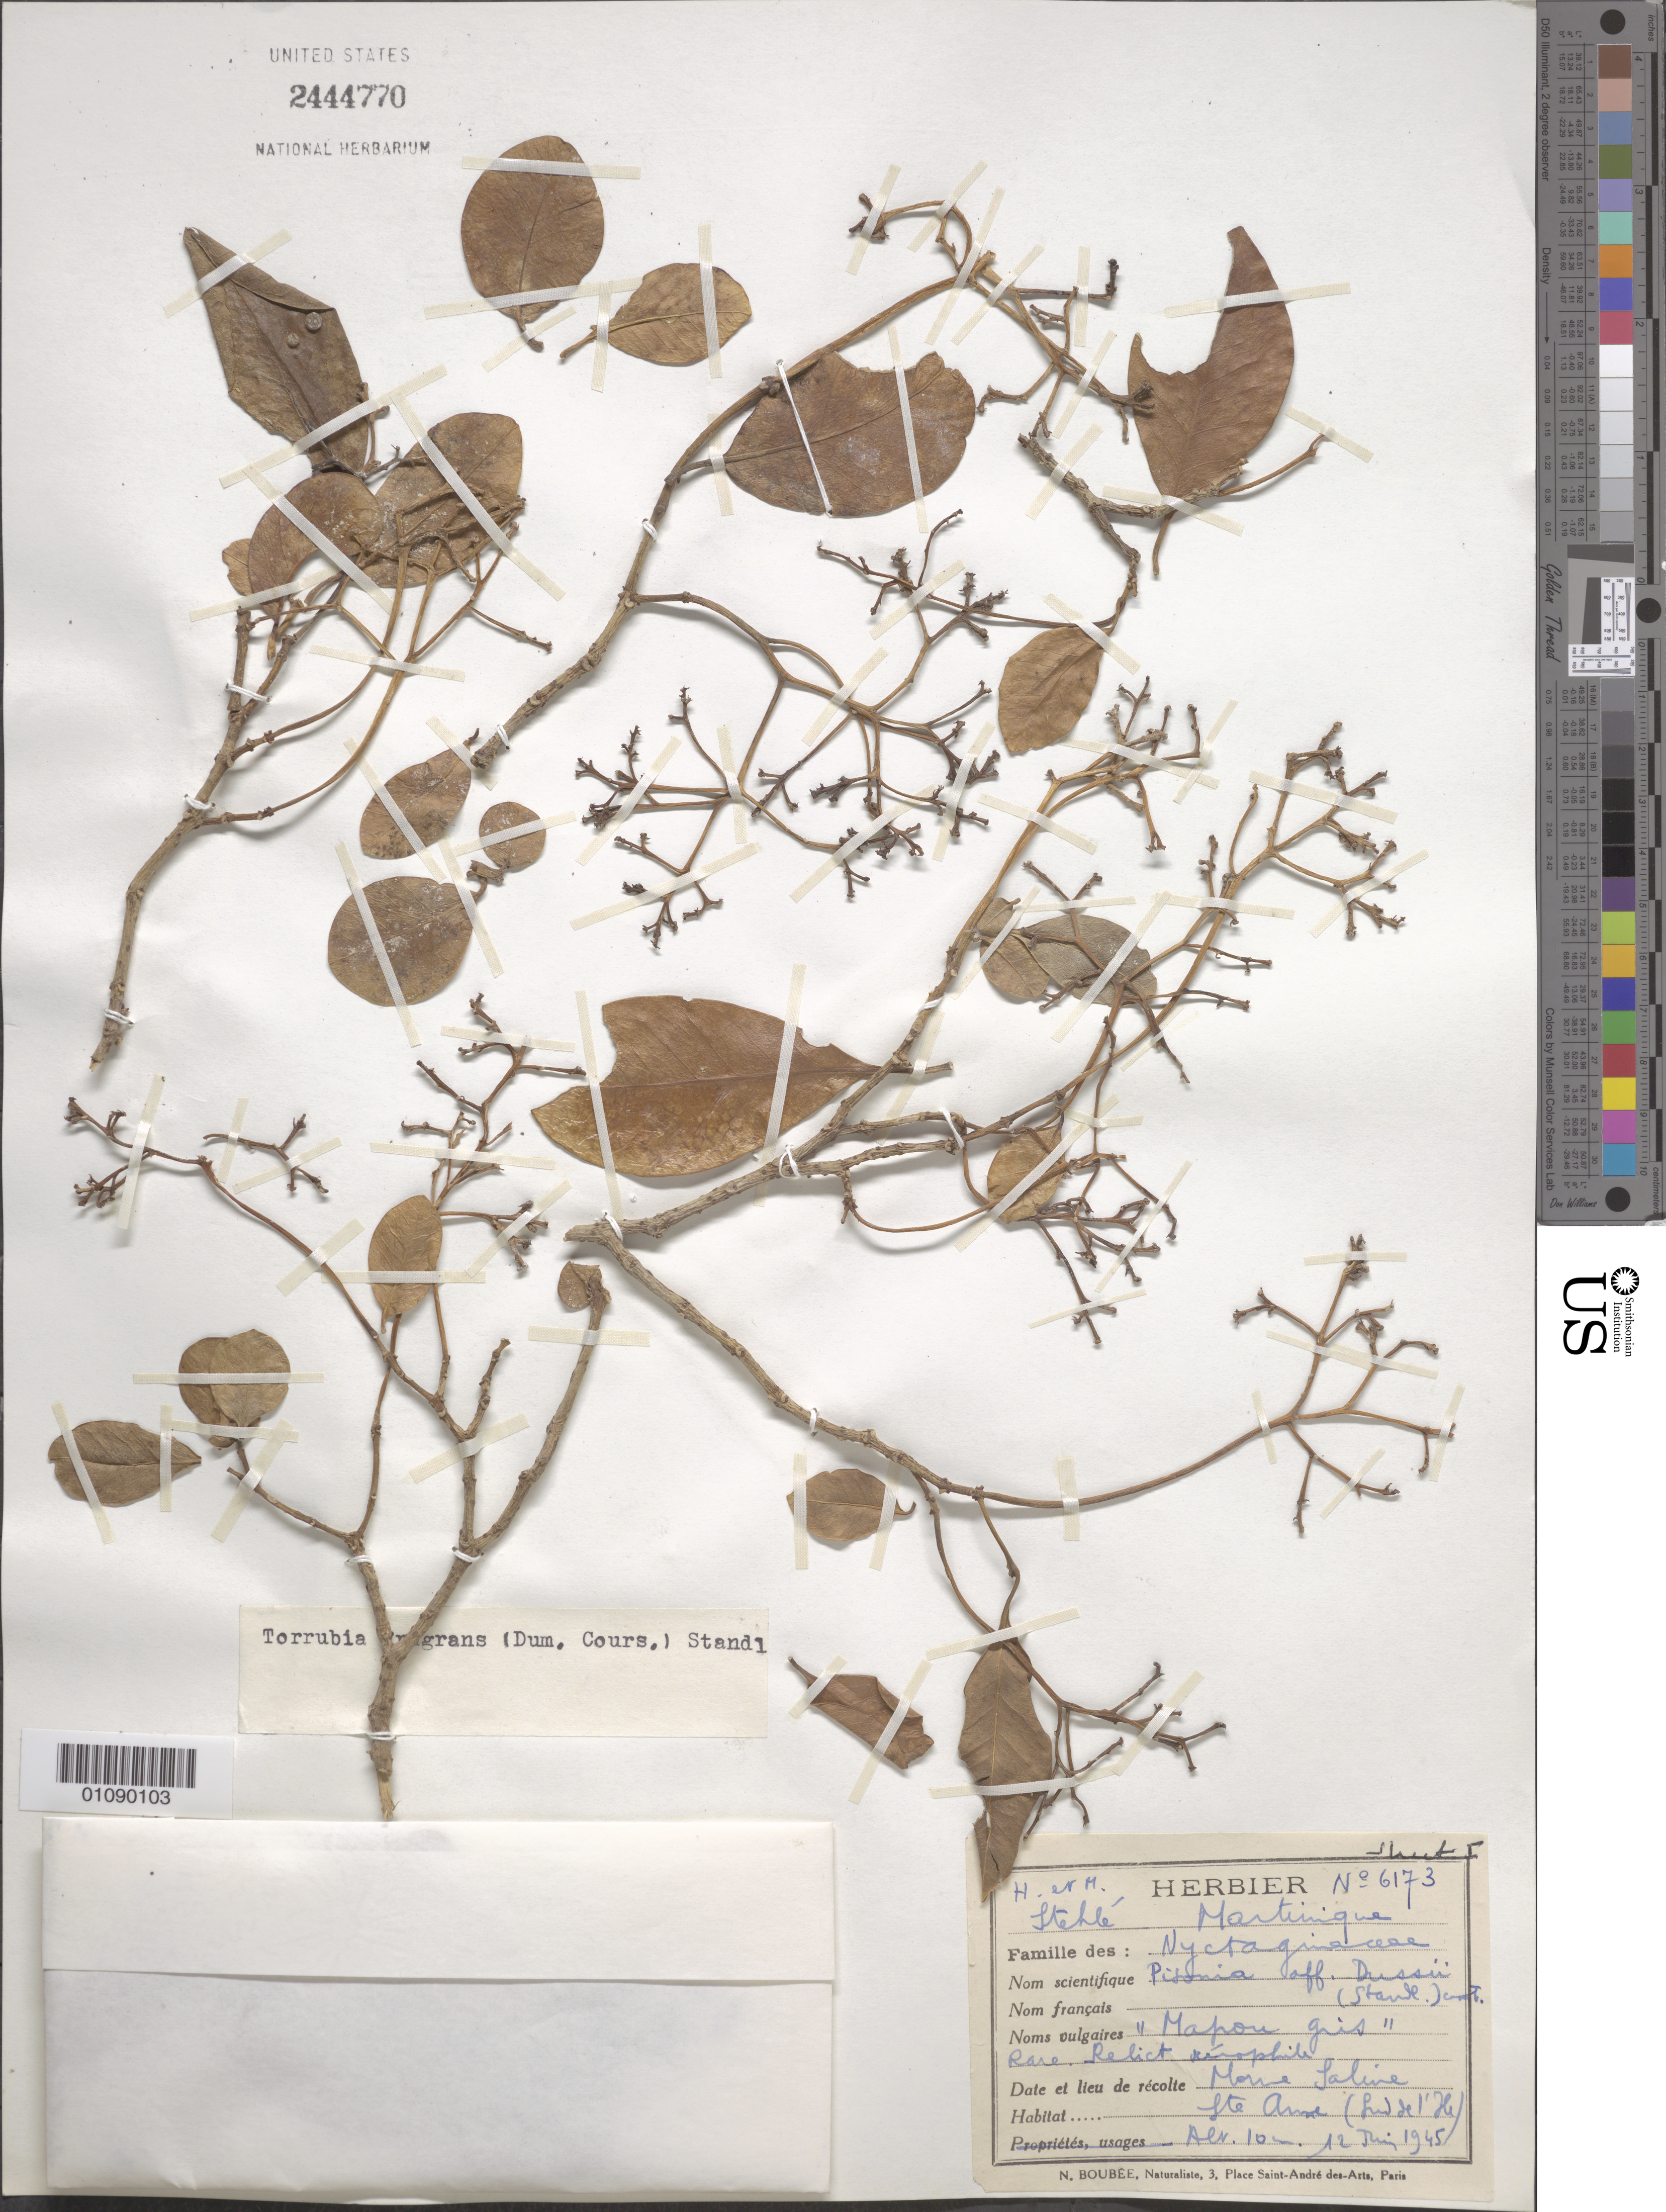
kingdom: Plantae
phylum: Tracheophyta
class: Magnoliopsida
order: Caryophyllales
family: Nyctaginaceae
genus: Guapira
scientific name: Guapira fragrans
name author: (Dum. Cours.) Little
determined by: Strong, Mark T., (BOT), Smithsonian Institution - National Museum of Natural History (UNITED STATES)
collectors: H. Stehlé & M. Stehlé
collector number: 6173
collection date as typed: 12 Jun 1945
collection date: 1945-06-12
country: Martinique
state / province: Le Marin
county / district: Sainte-Anne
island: Martinique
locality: Ste Anne (Sud de l'Ile), Morne Saline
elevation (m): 10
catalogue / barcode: US 2444770